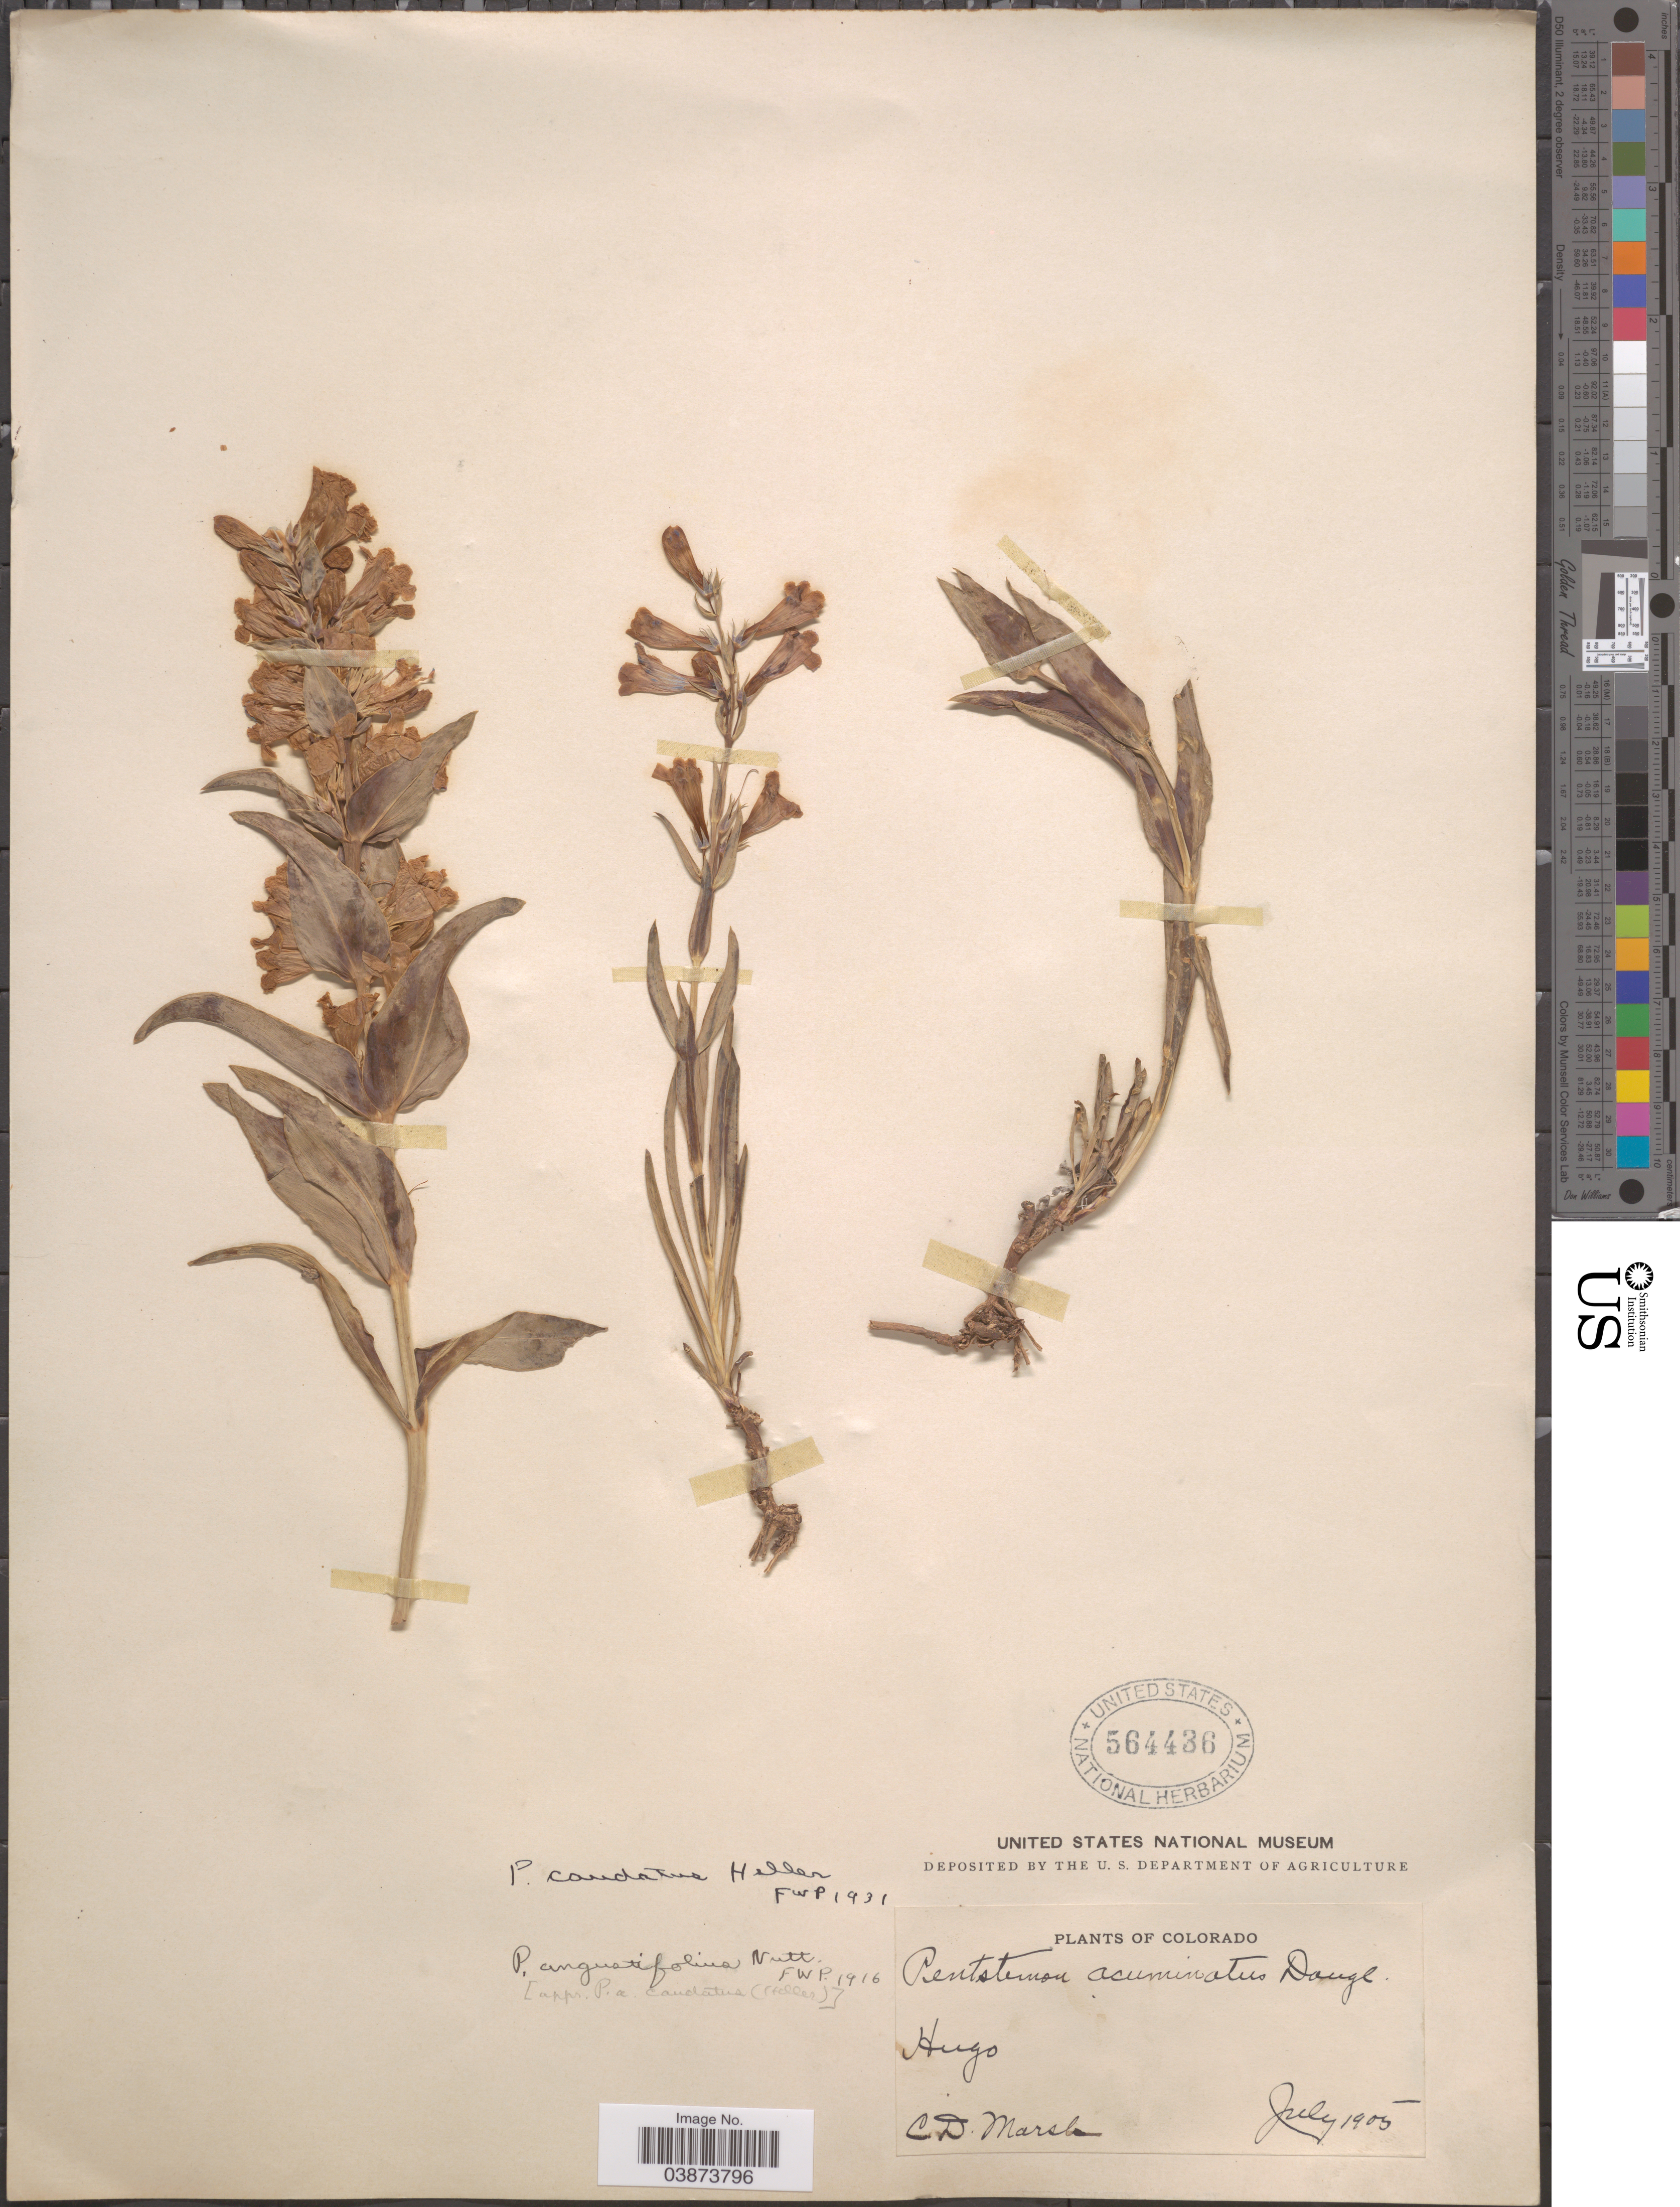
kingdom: Plantae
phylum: Tracheophyta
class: Magnoliopsida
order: Lamiales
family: Plantaginaceae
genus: Penstemon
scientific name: Penstemon caudatus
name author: A. Heller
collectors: C. D. Marsh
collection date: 1905-07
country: United States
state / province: Colorado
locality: Hugo.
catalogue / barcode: US 564436